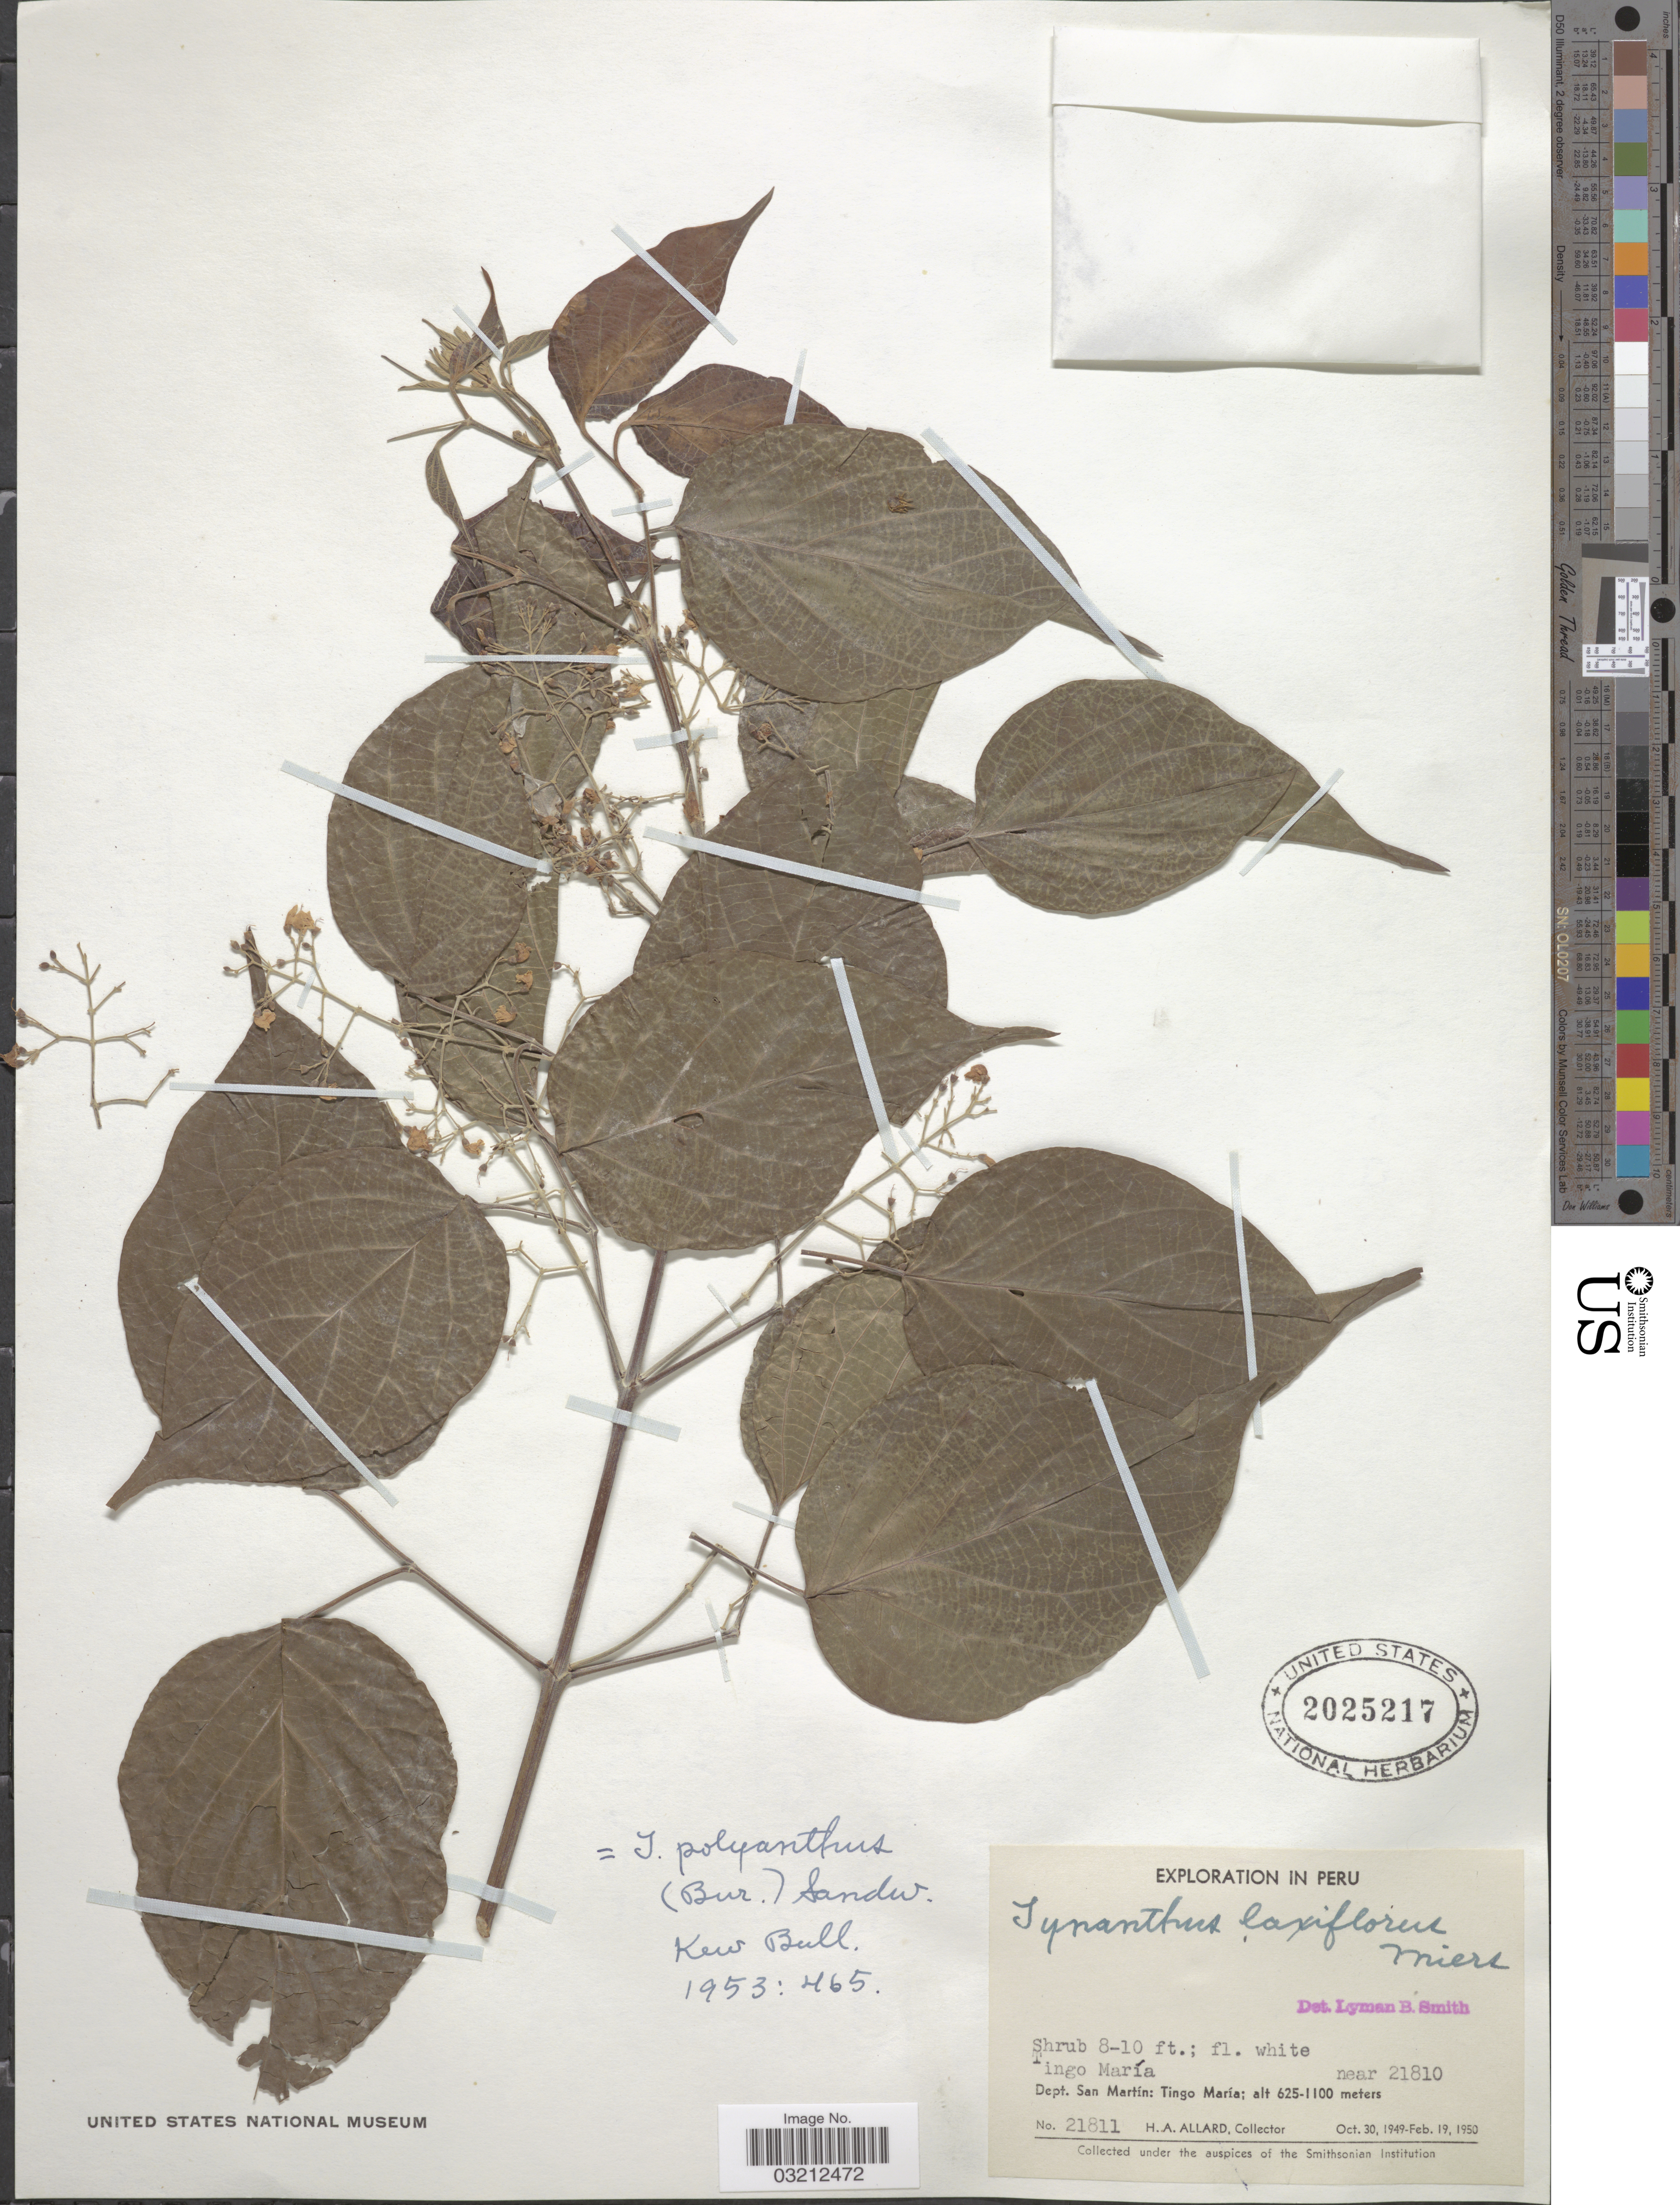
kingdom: Plantae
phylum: Tracheophyta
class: Magnoliopsida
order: Lamiales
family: Bignoniaceae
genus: Tynanthus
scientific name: Tynanthus polyanthus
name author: (Bureau) Sandwith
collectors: H. A. Allard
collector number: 21811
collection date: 1949-10-30/1950-02-19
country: Peru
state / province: San Martín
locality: Dept. San Martín: Tingo María.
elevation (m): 625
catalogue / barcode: US 2025217